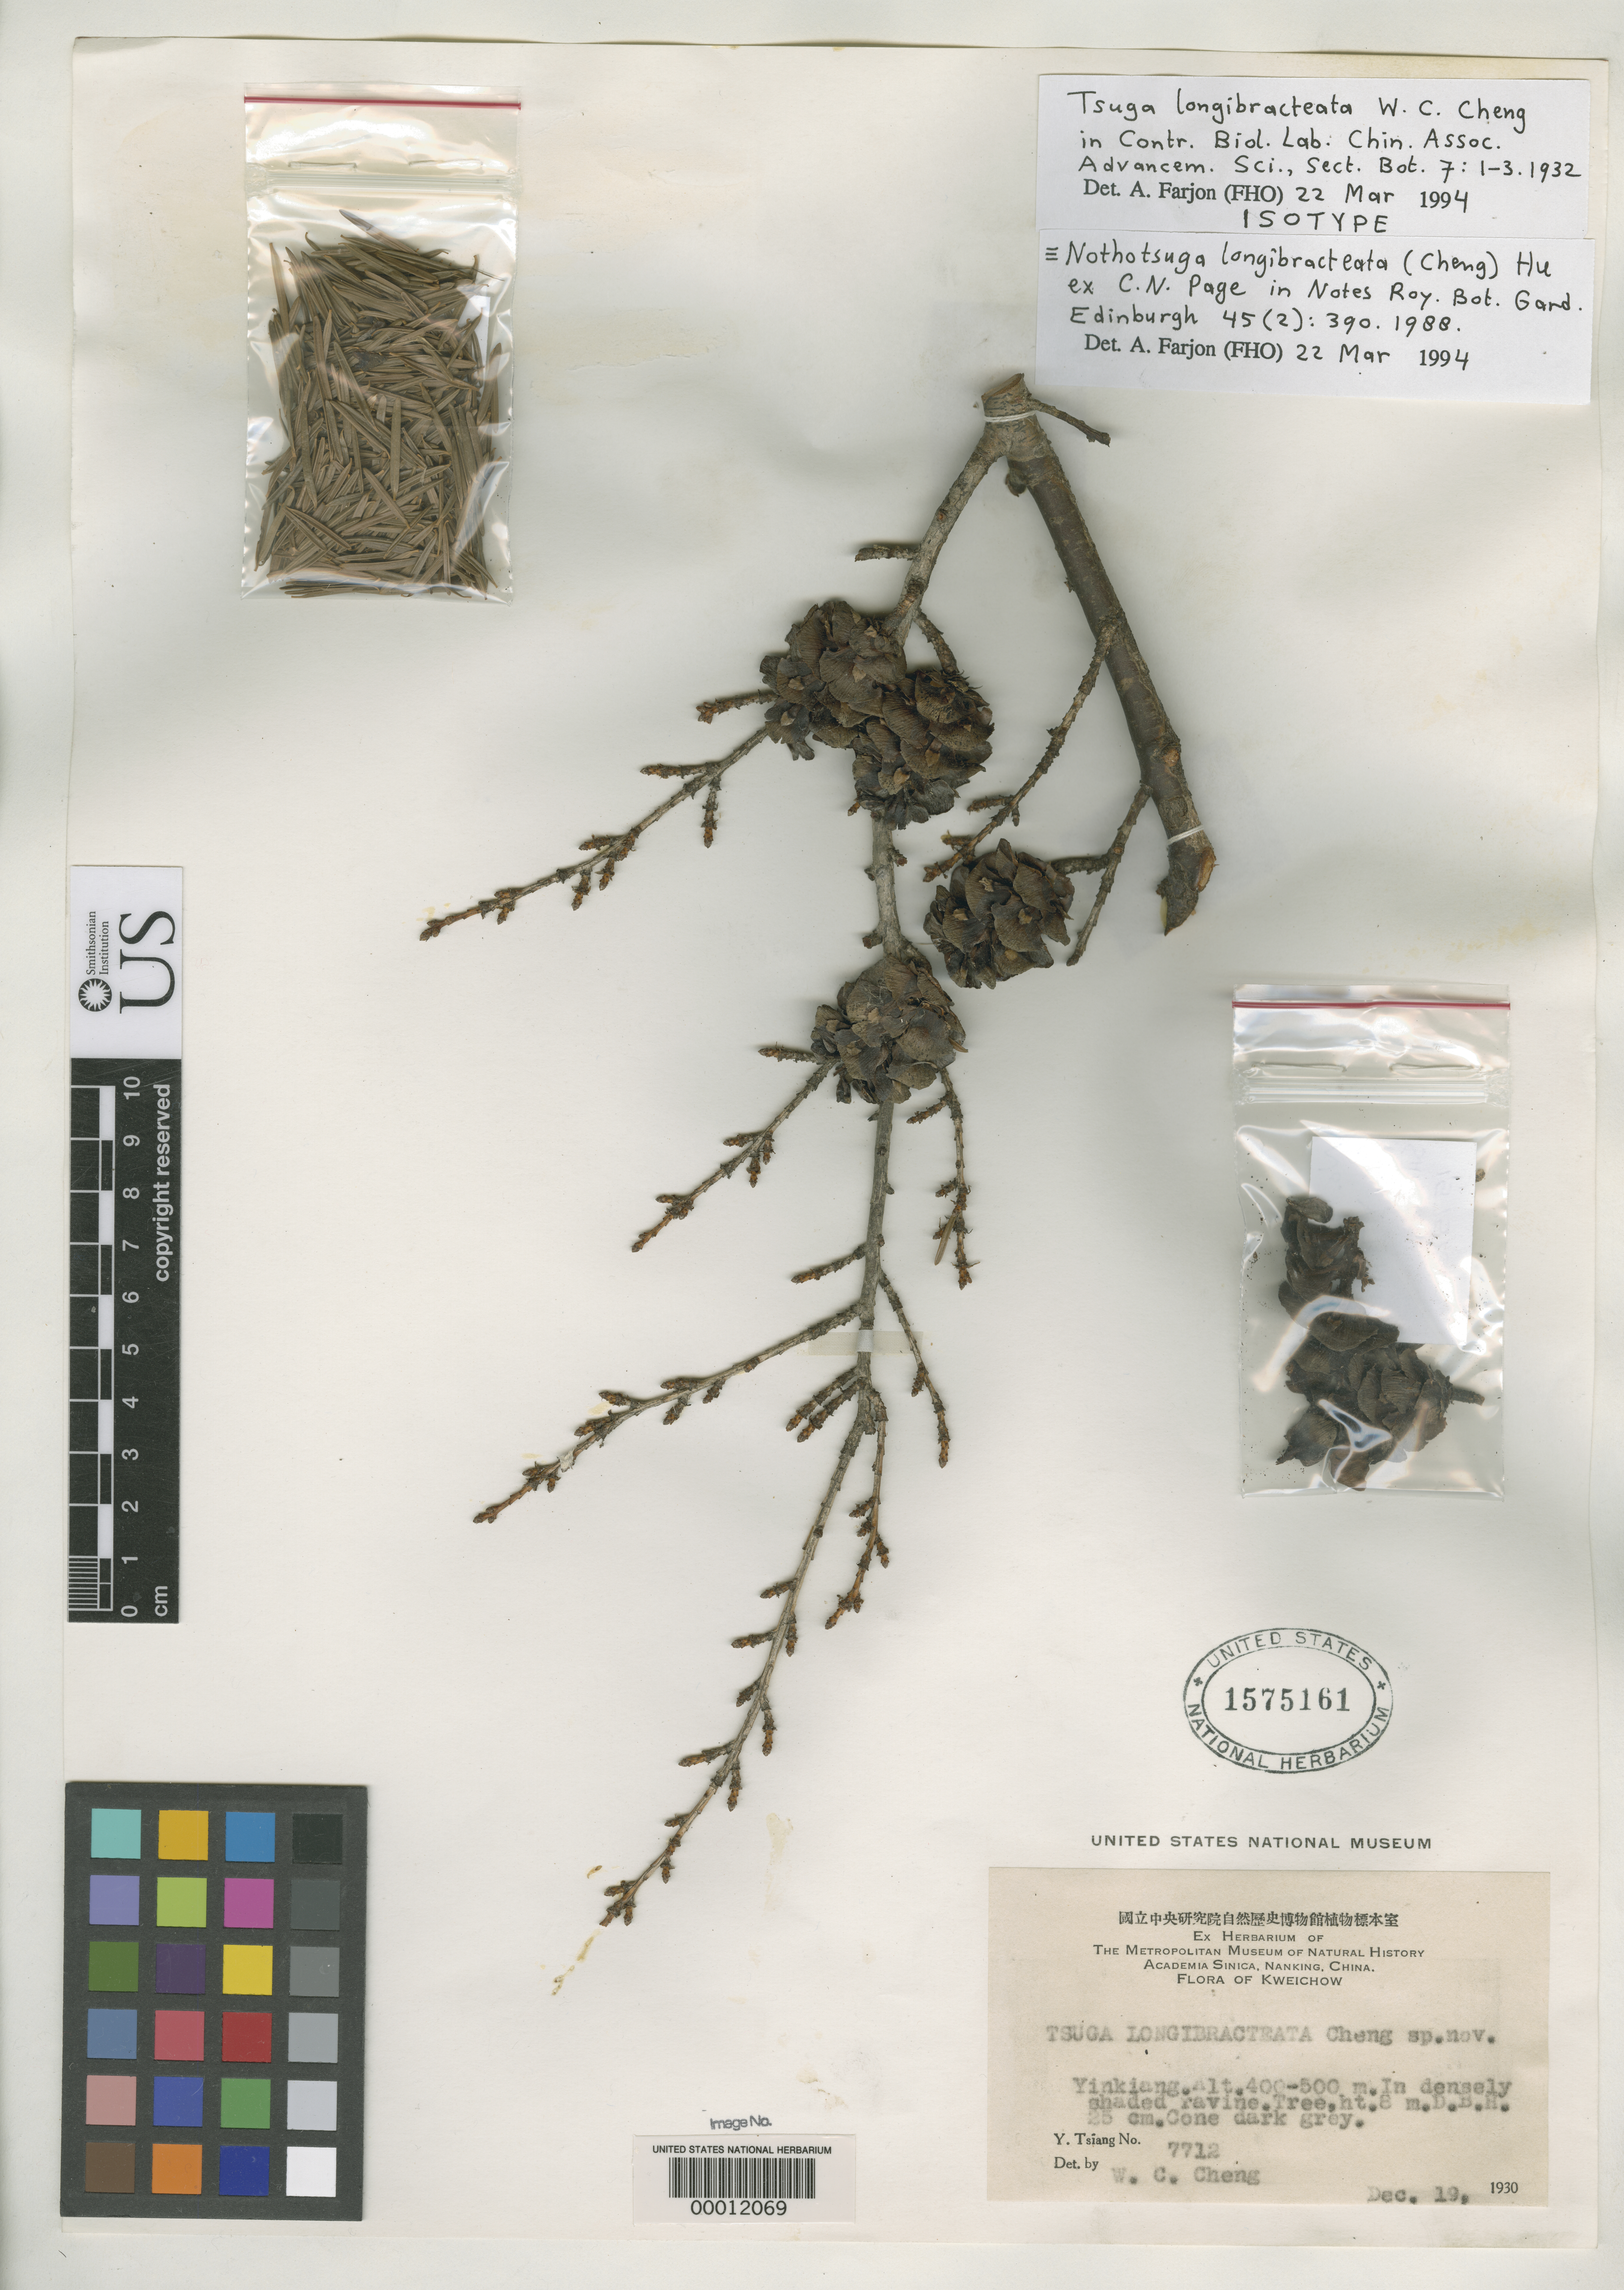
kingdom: Plantae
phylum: Tracheophyta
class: Pinopsida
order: Pinales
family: Pinaceae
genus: Tsuga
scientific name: Tsuga longibracteata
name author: W.C. Cheng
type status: Isotype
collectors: W. C. Cheng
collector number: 7712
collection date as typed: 19 Dec 1930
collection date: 1930-12-19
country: China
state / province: Guizhou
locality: Yinkiang.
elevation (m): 400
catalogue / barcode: US 1575161